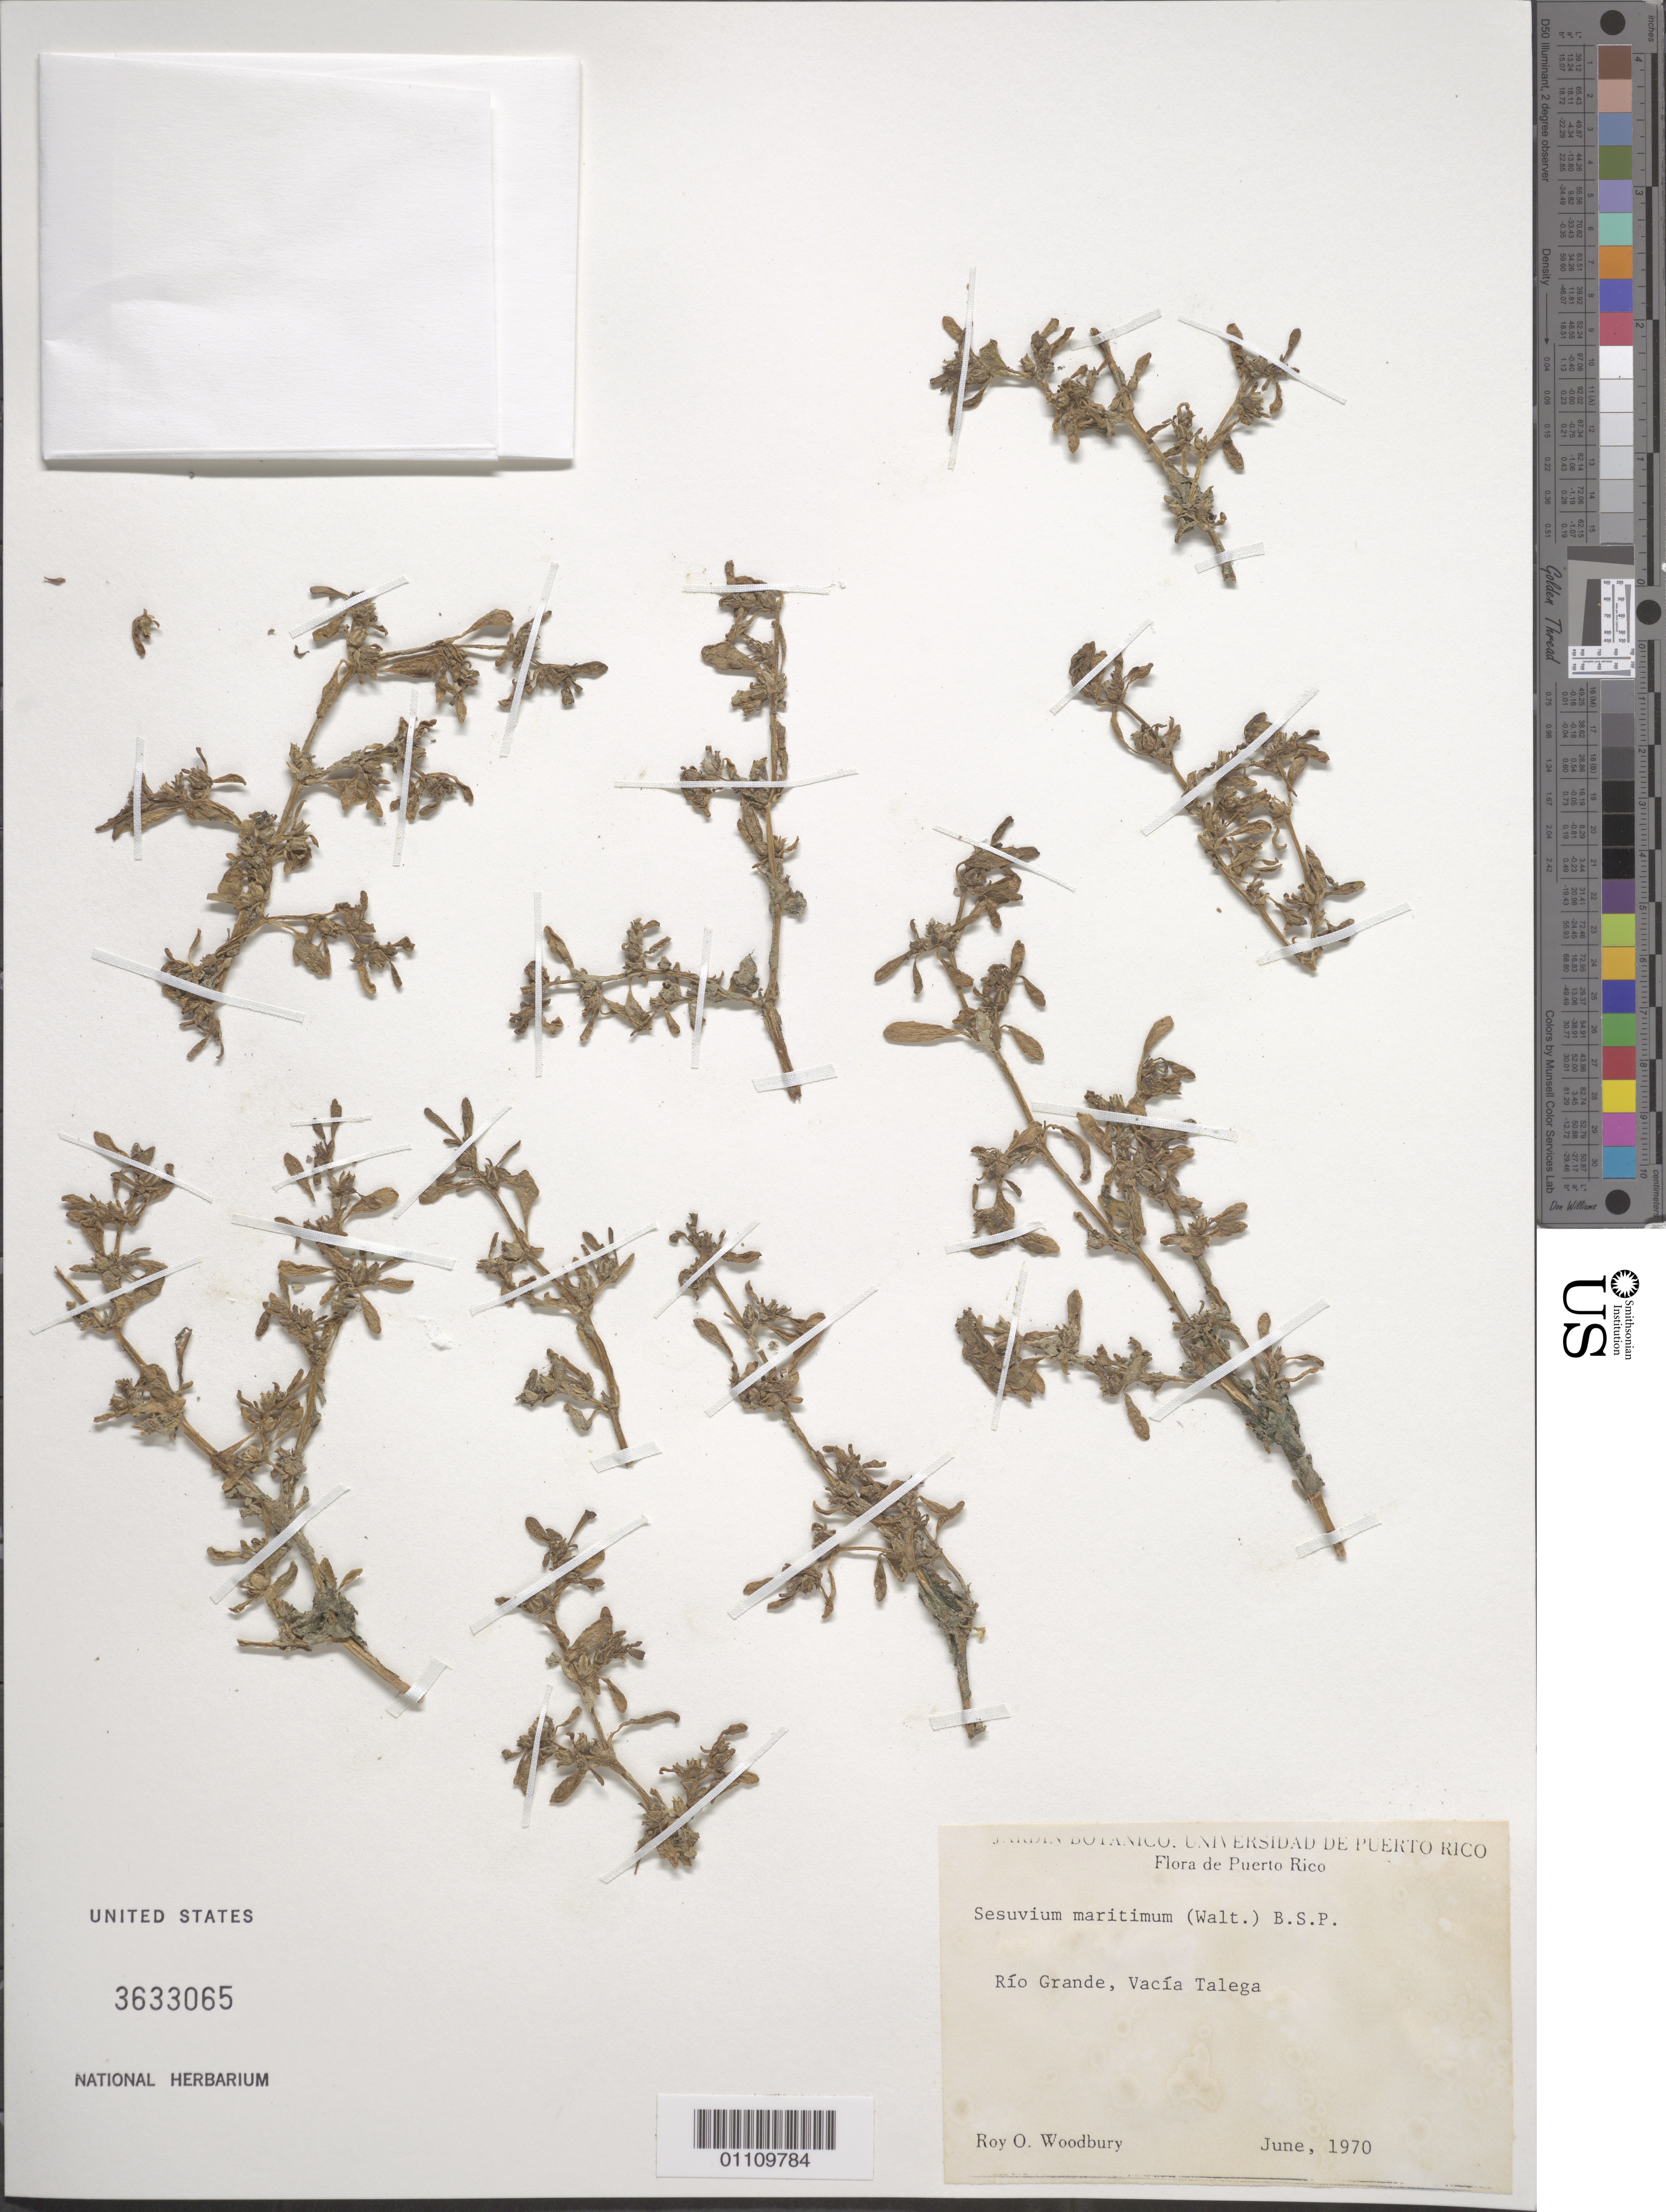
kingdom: Plantae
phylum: Tracheophyta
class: Magnoliopsida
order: Caryophyllales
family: Aizoaceae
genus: Sesuvium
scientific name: Sesuvium maritimum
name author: (Walter) Britton, Stearns & Poggenb.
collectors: R. O. Woodbury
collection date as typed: Jun 1970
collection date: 1970-06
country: Puerto Rico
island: Puerto Rico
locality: Río Grande, Vacía Talega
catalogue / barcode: US 3633065